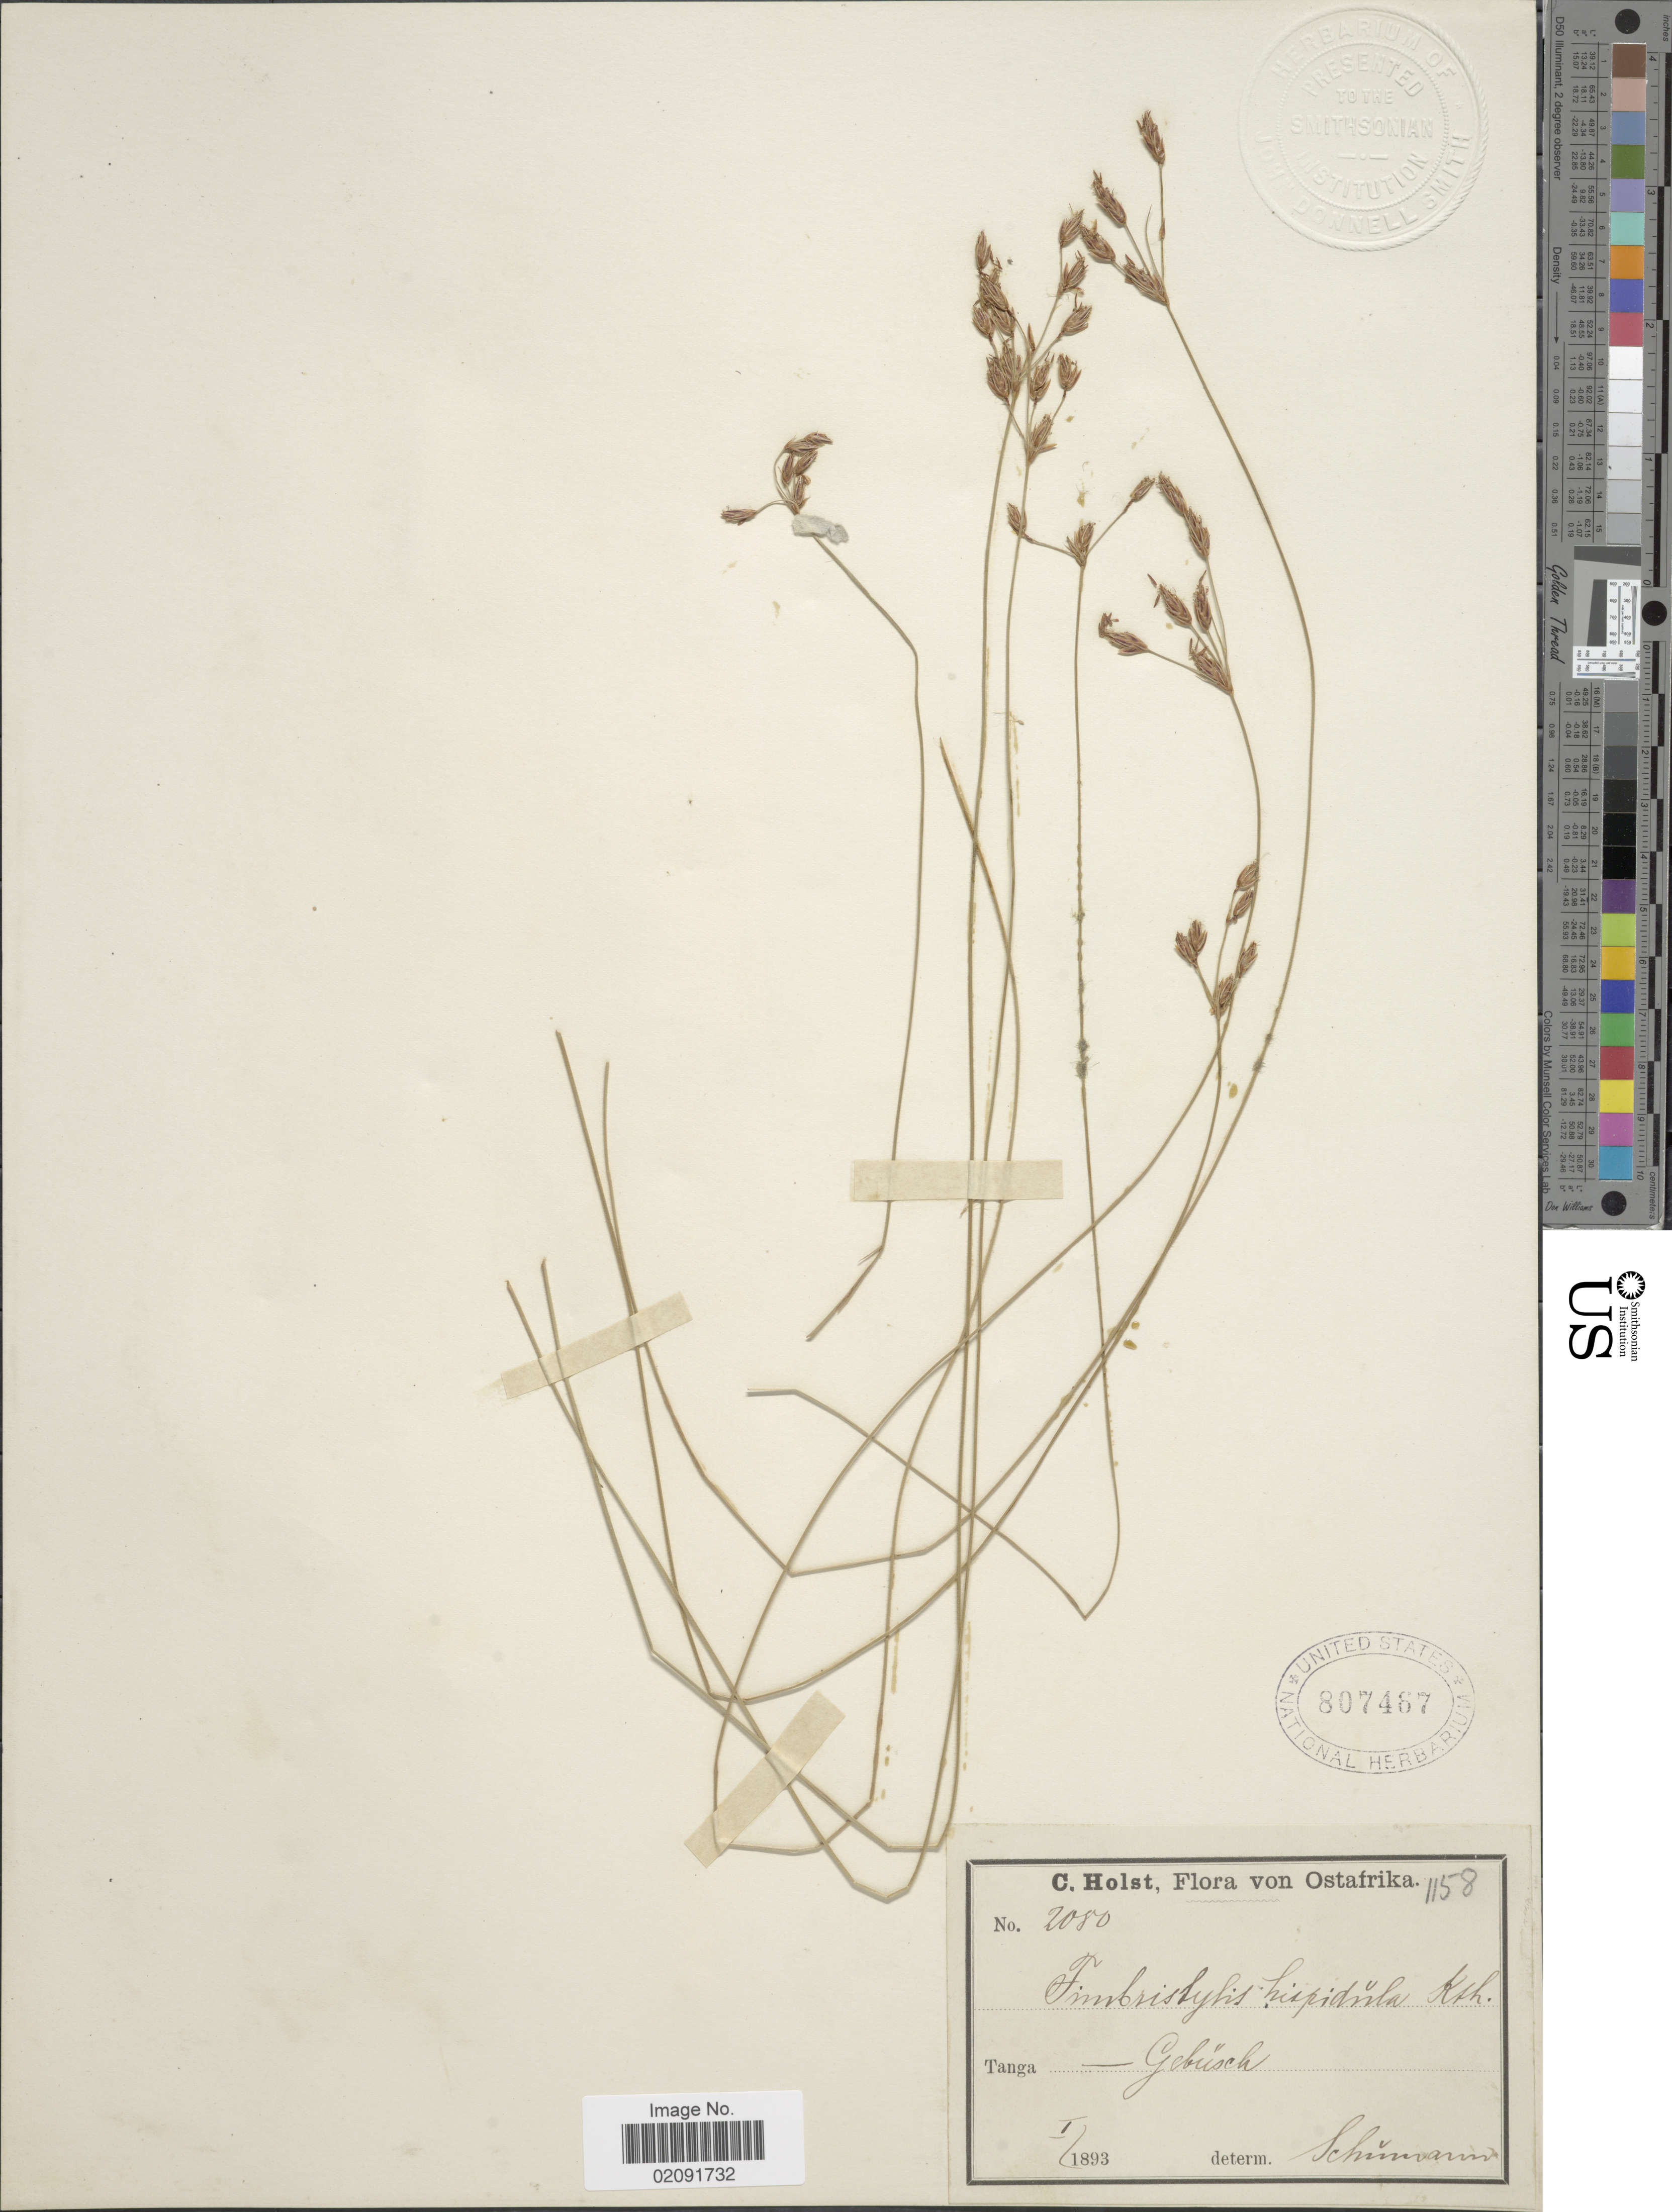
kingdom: Plantae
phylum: Tracheophyta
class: Liliopsida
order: Poales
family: Cyperaceae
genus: Bulbostylis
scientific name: Bulbostylis hispidula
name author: (Vahl) R.W. Haines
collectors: C. H. Holst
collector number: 2080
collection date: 1893-01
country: Tanzania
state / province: Tanga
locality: Ostafrika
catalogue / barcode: US 807467